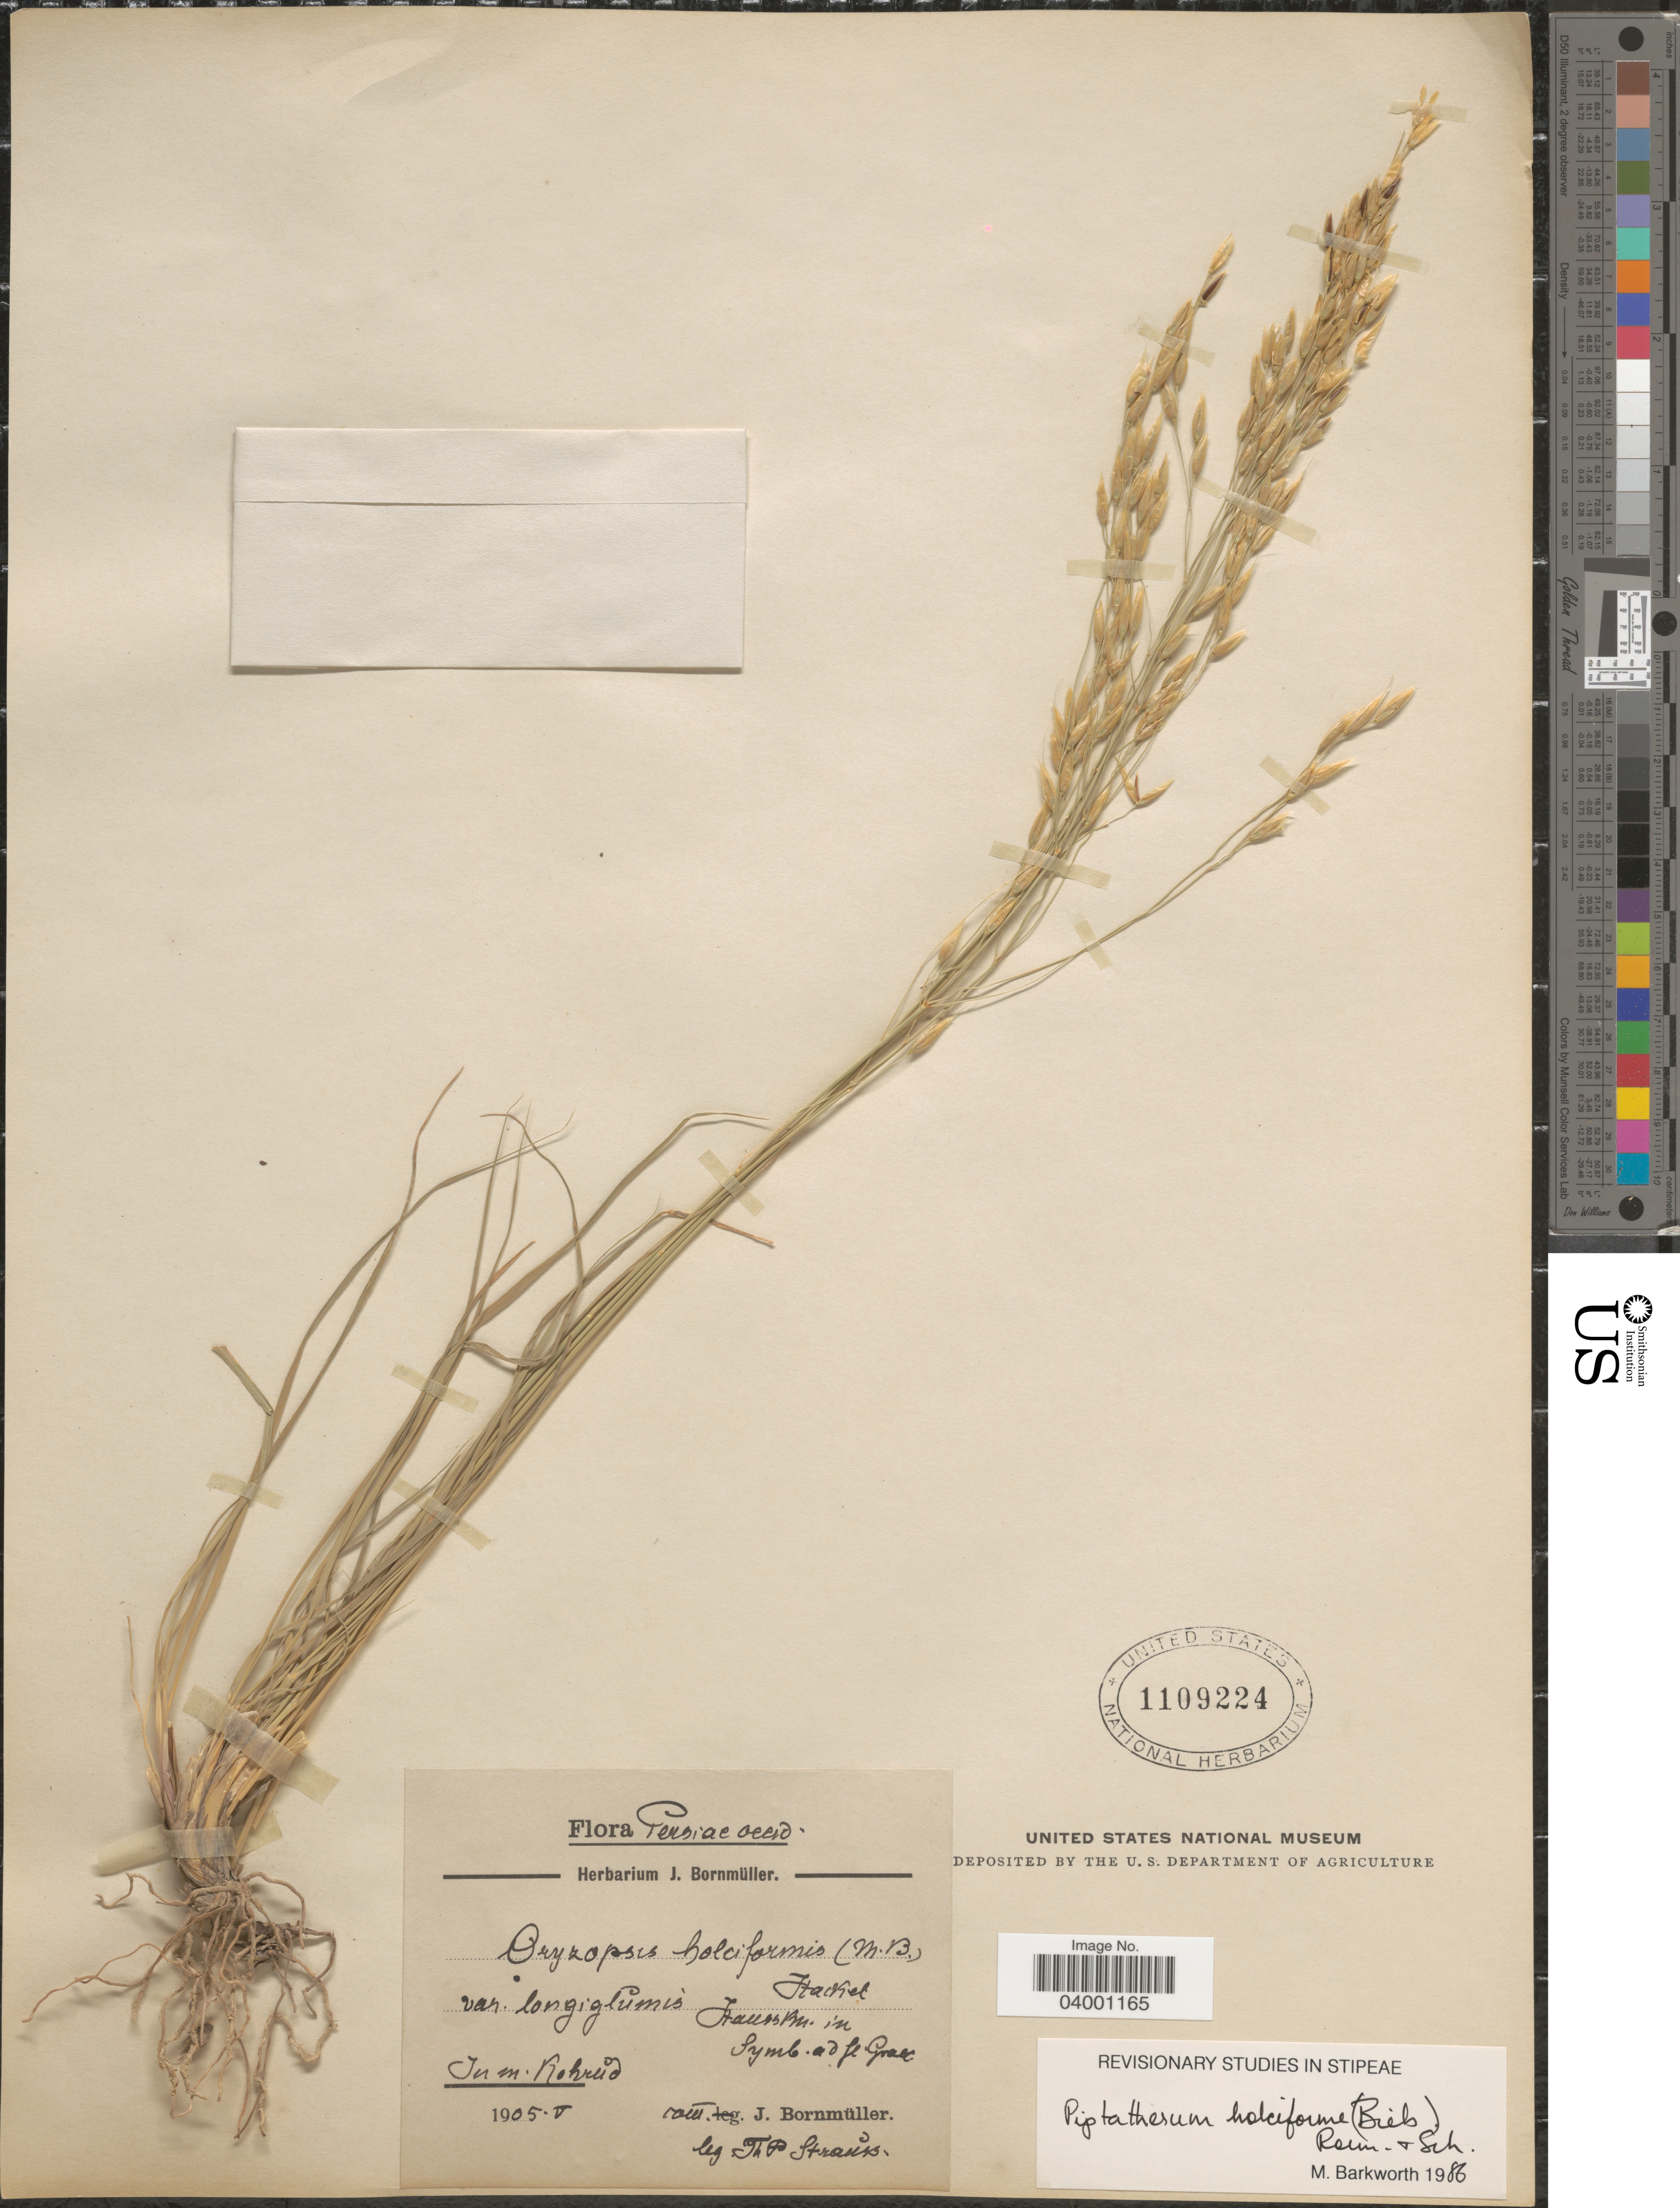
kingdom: Plantae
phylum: Tracheophyta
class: Liliopsida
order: Poales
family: Poaceae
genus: Piptatherum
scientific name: Piptatherum holciforme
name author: (M. Bieb.) Roem. & Schult.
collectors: T. Strauss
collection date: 1905-05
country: Iran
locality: Persiae occid. In m. Kohrůd.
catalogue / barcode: US 1109224